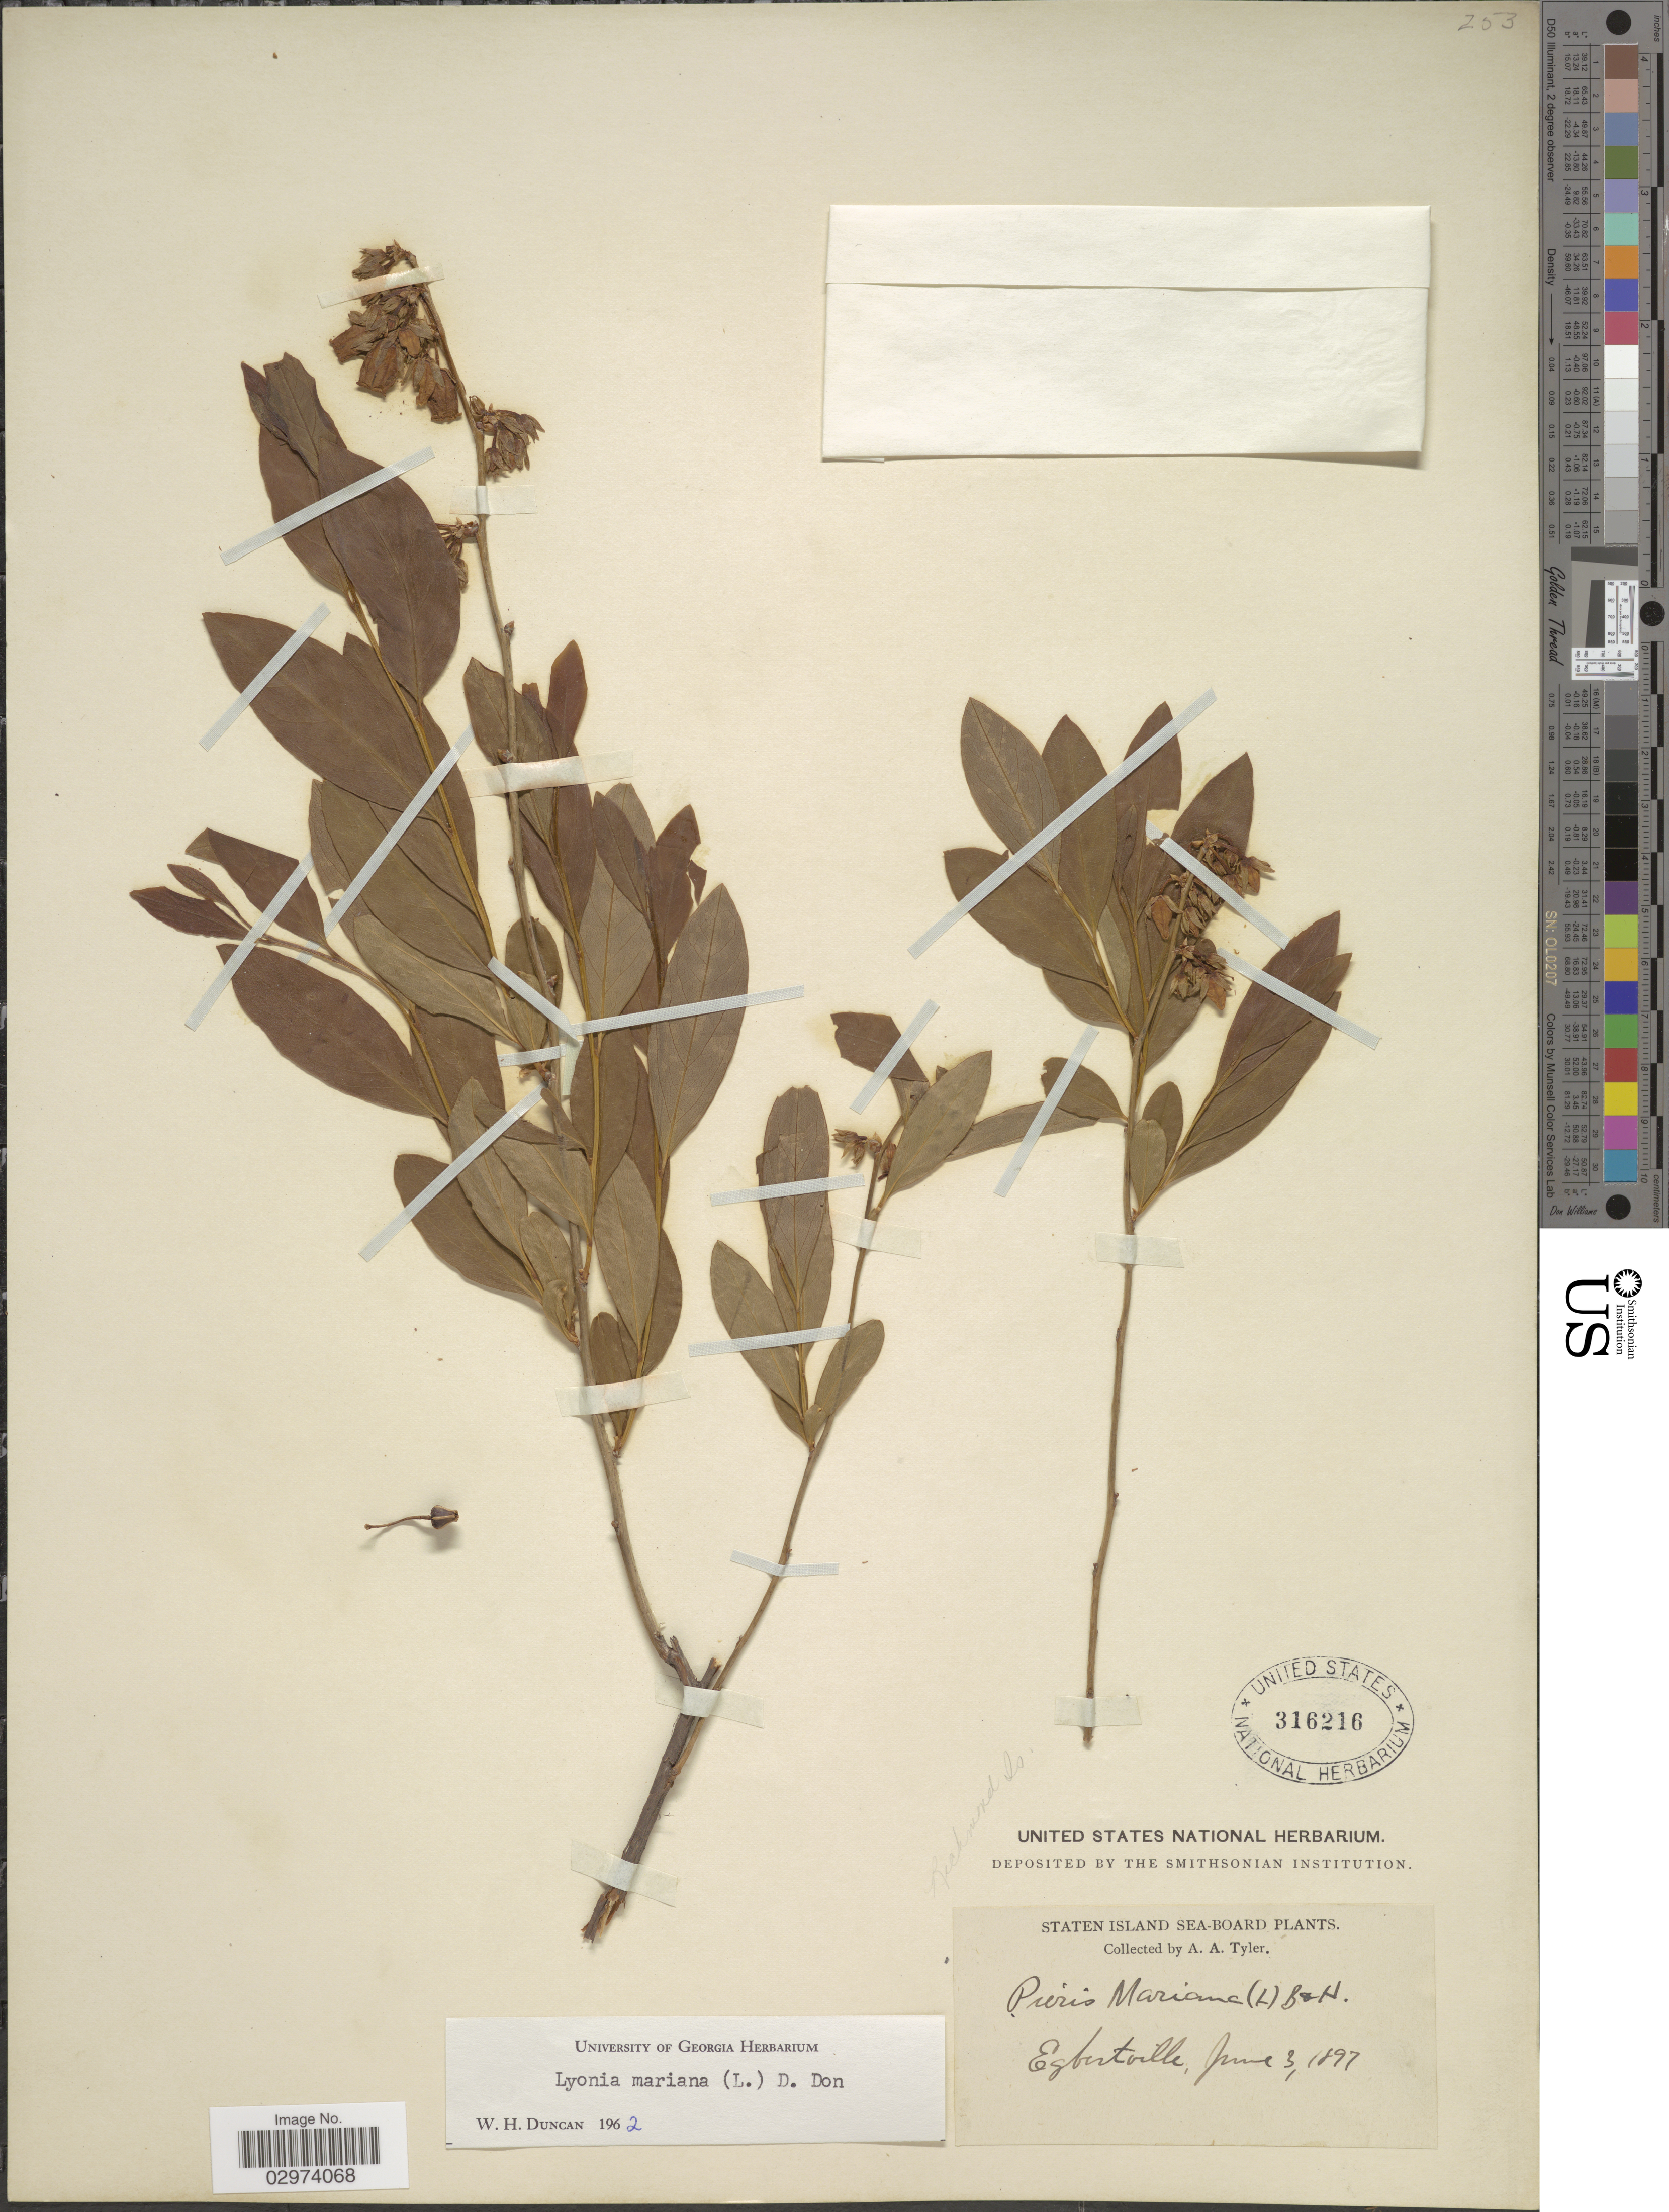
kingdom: Plantae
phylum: Tracheophyta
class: Magnoliopsida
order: Ericales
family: Ericaceae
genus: Lyonia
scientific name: Lyonia mariana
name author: (L.) D. Don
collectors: A. Tyler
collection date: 1897-06-03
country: United States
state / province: New York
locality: Staten Island Sea-Board. Egbertville. Richmond Is.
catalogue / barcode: US 316216